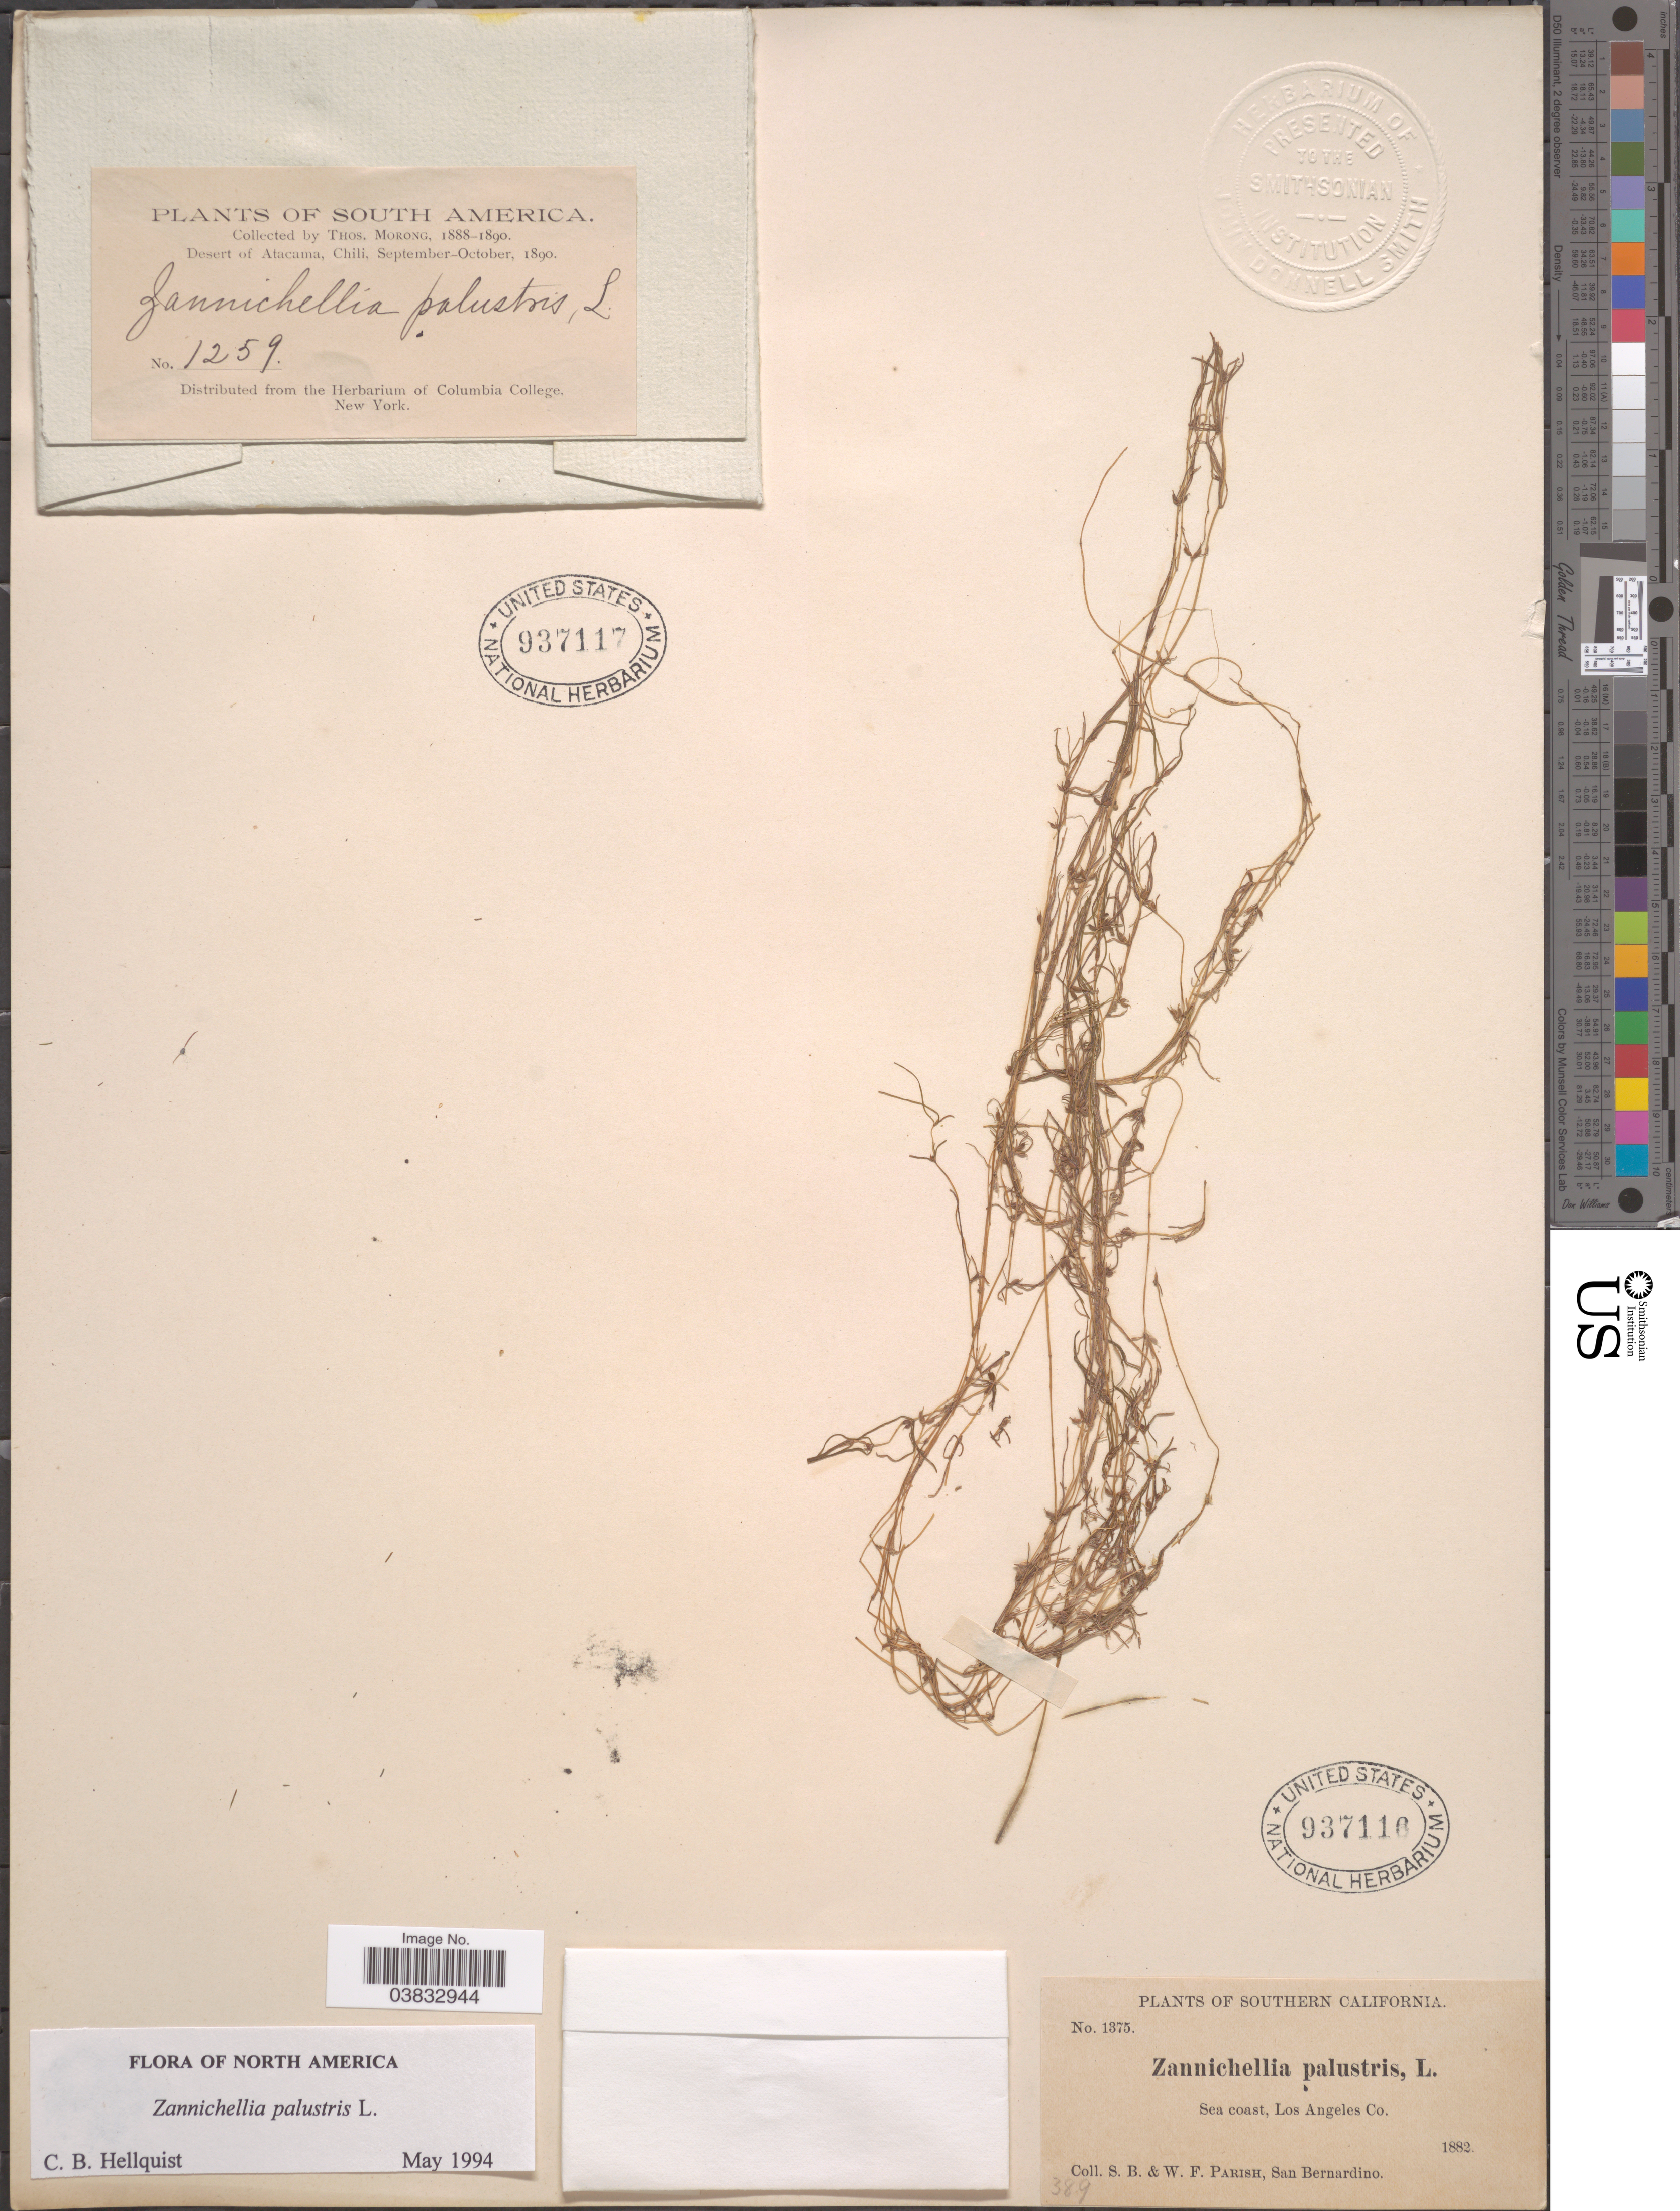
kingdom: Plantae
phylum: Tracheophyta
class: Liliopsida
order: Alismatales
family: Potamogetonaceae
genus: Zannichellia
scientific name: Zannichellia palustris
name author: L.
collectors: ex herb. T. Morong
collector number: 1259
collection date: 1890-09/1890-10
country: Chile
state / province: Atacama (III)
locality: Desert of Atacama, Chili.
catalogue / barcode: US 937117-2